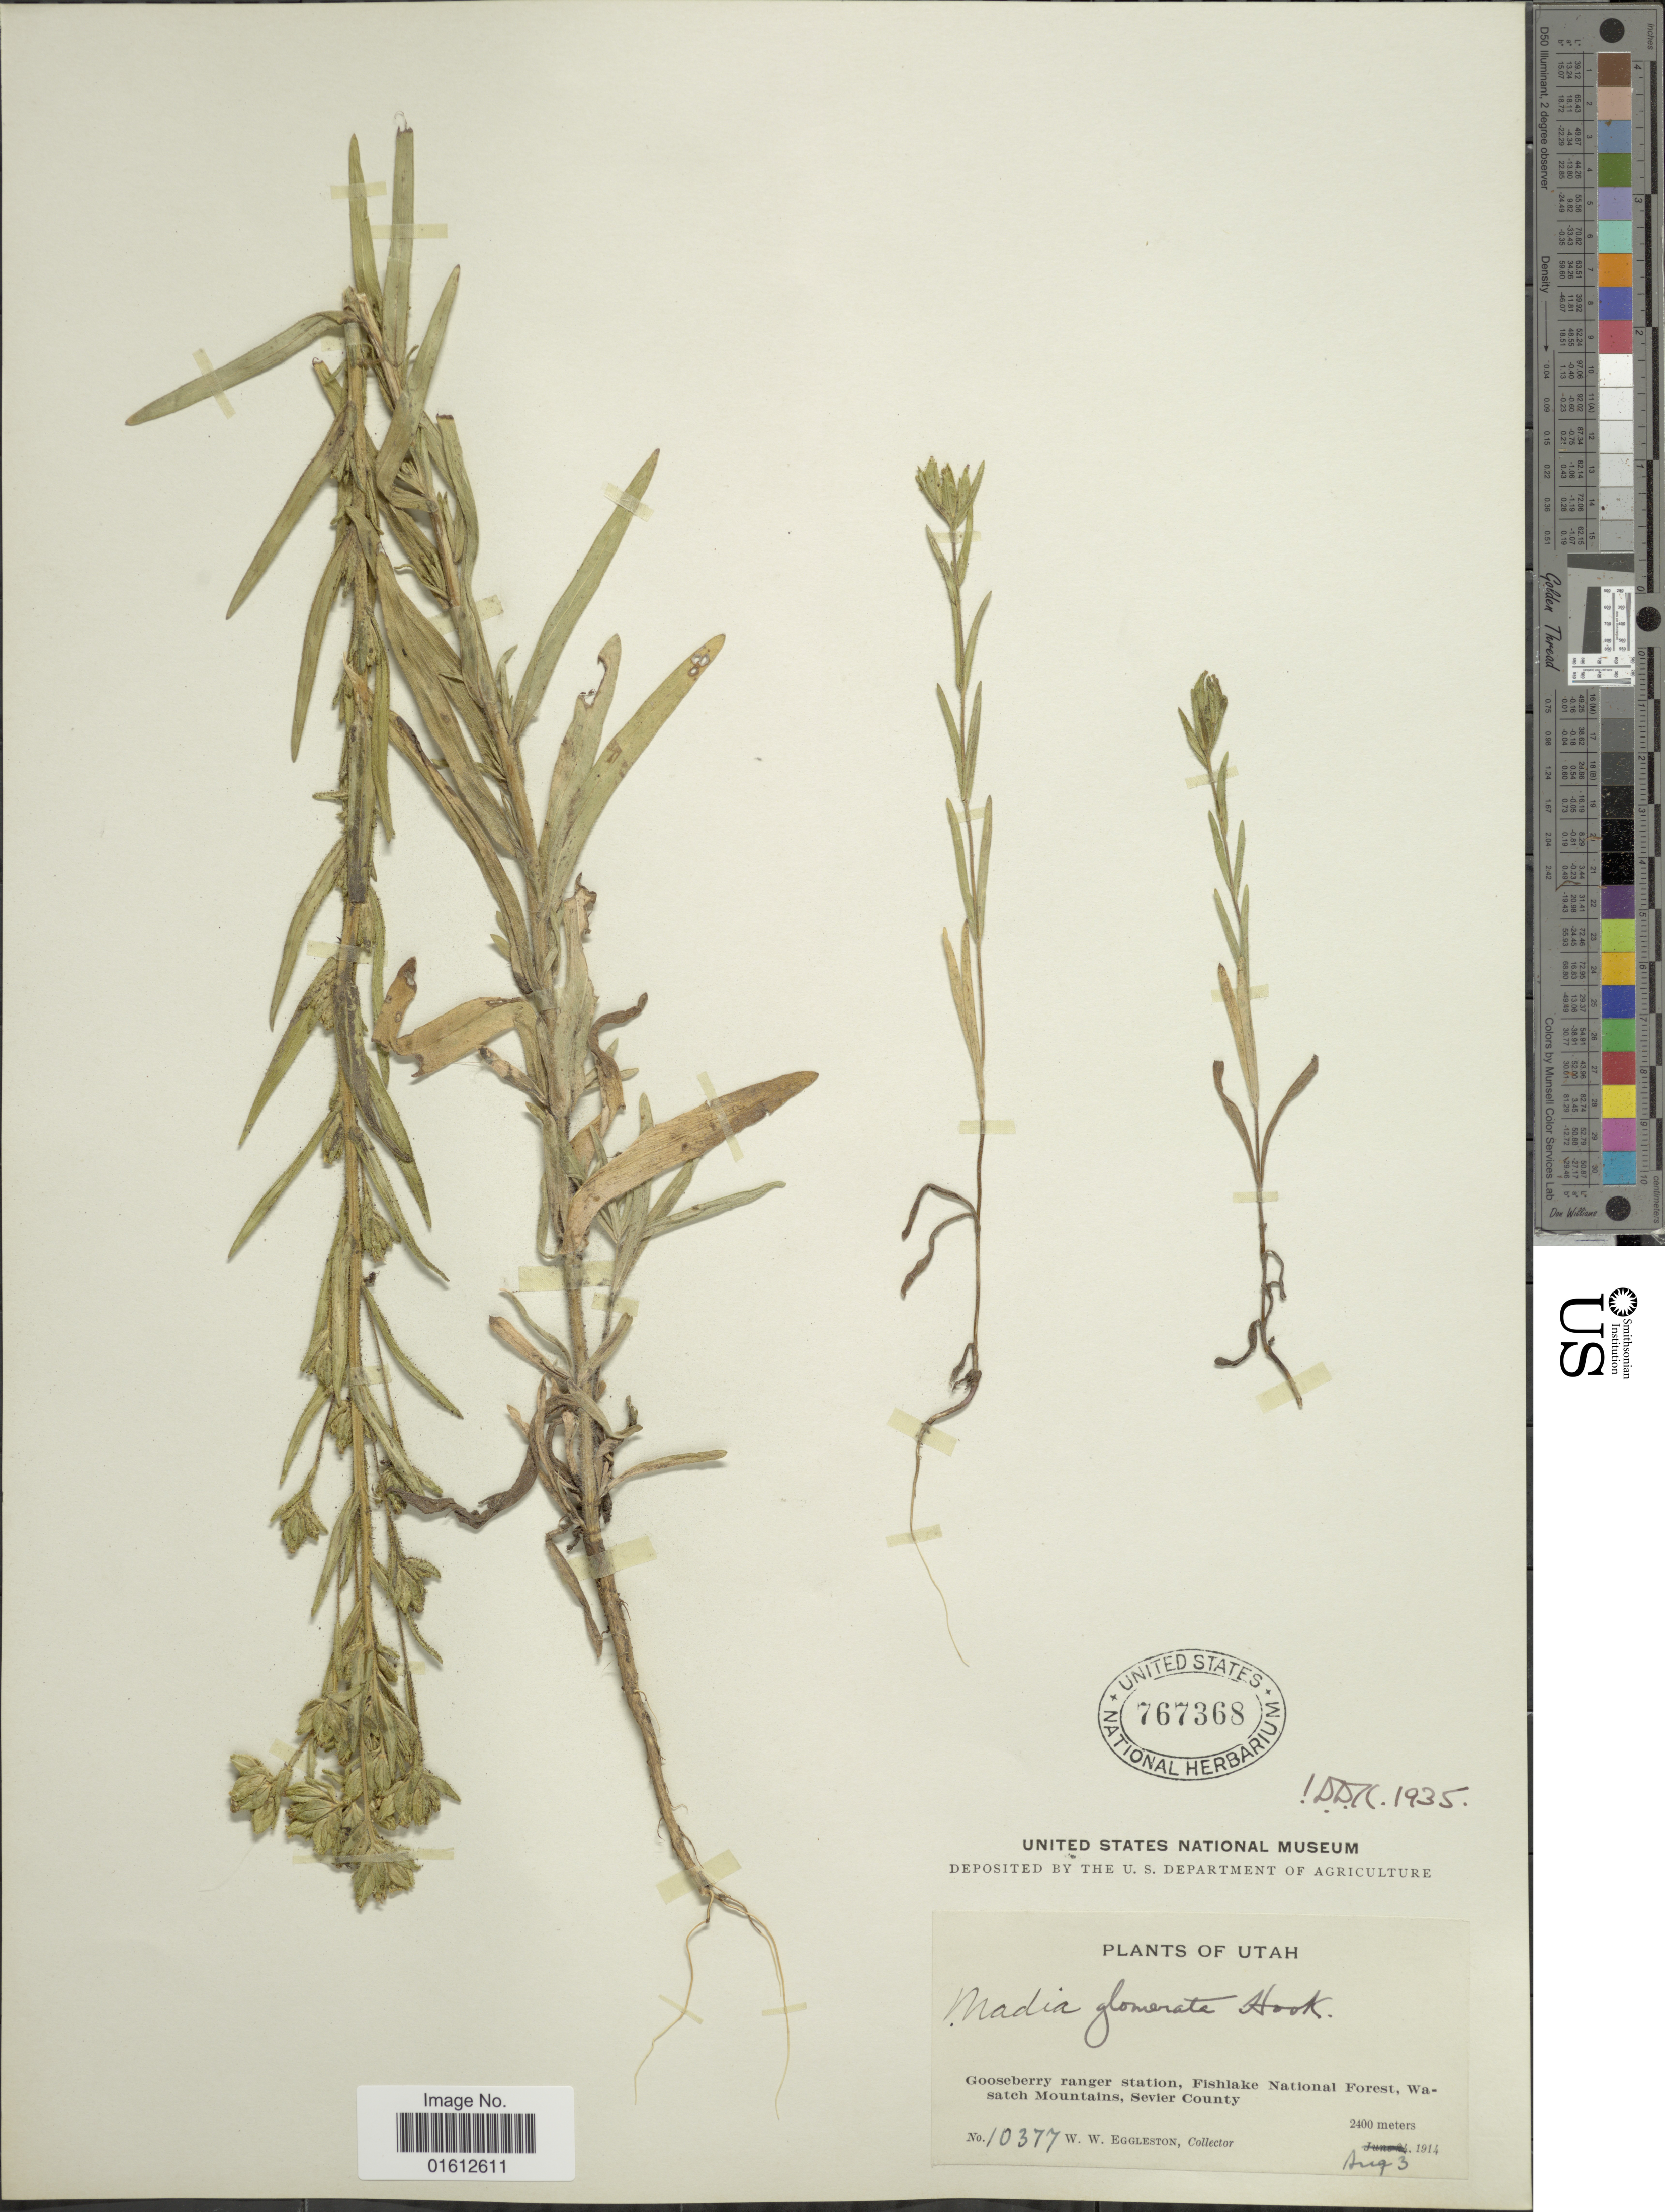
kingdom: Plantae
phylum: Tracheophyta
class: Magnoliopsida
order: Asterales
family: Asteraceae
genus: Madia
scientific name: Madia glomerata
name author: Hook.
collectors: W. W. Eggleston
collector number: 10377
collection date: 1914-08-03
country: United States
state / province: Utah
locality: Gooseberry ranger station, Fishlake National Forest, Wasatch Mountains, Sevier County.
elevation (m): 2400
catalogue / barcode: US 767368